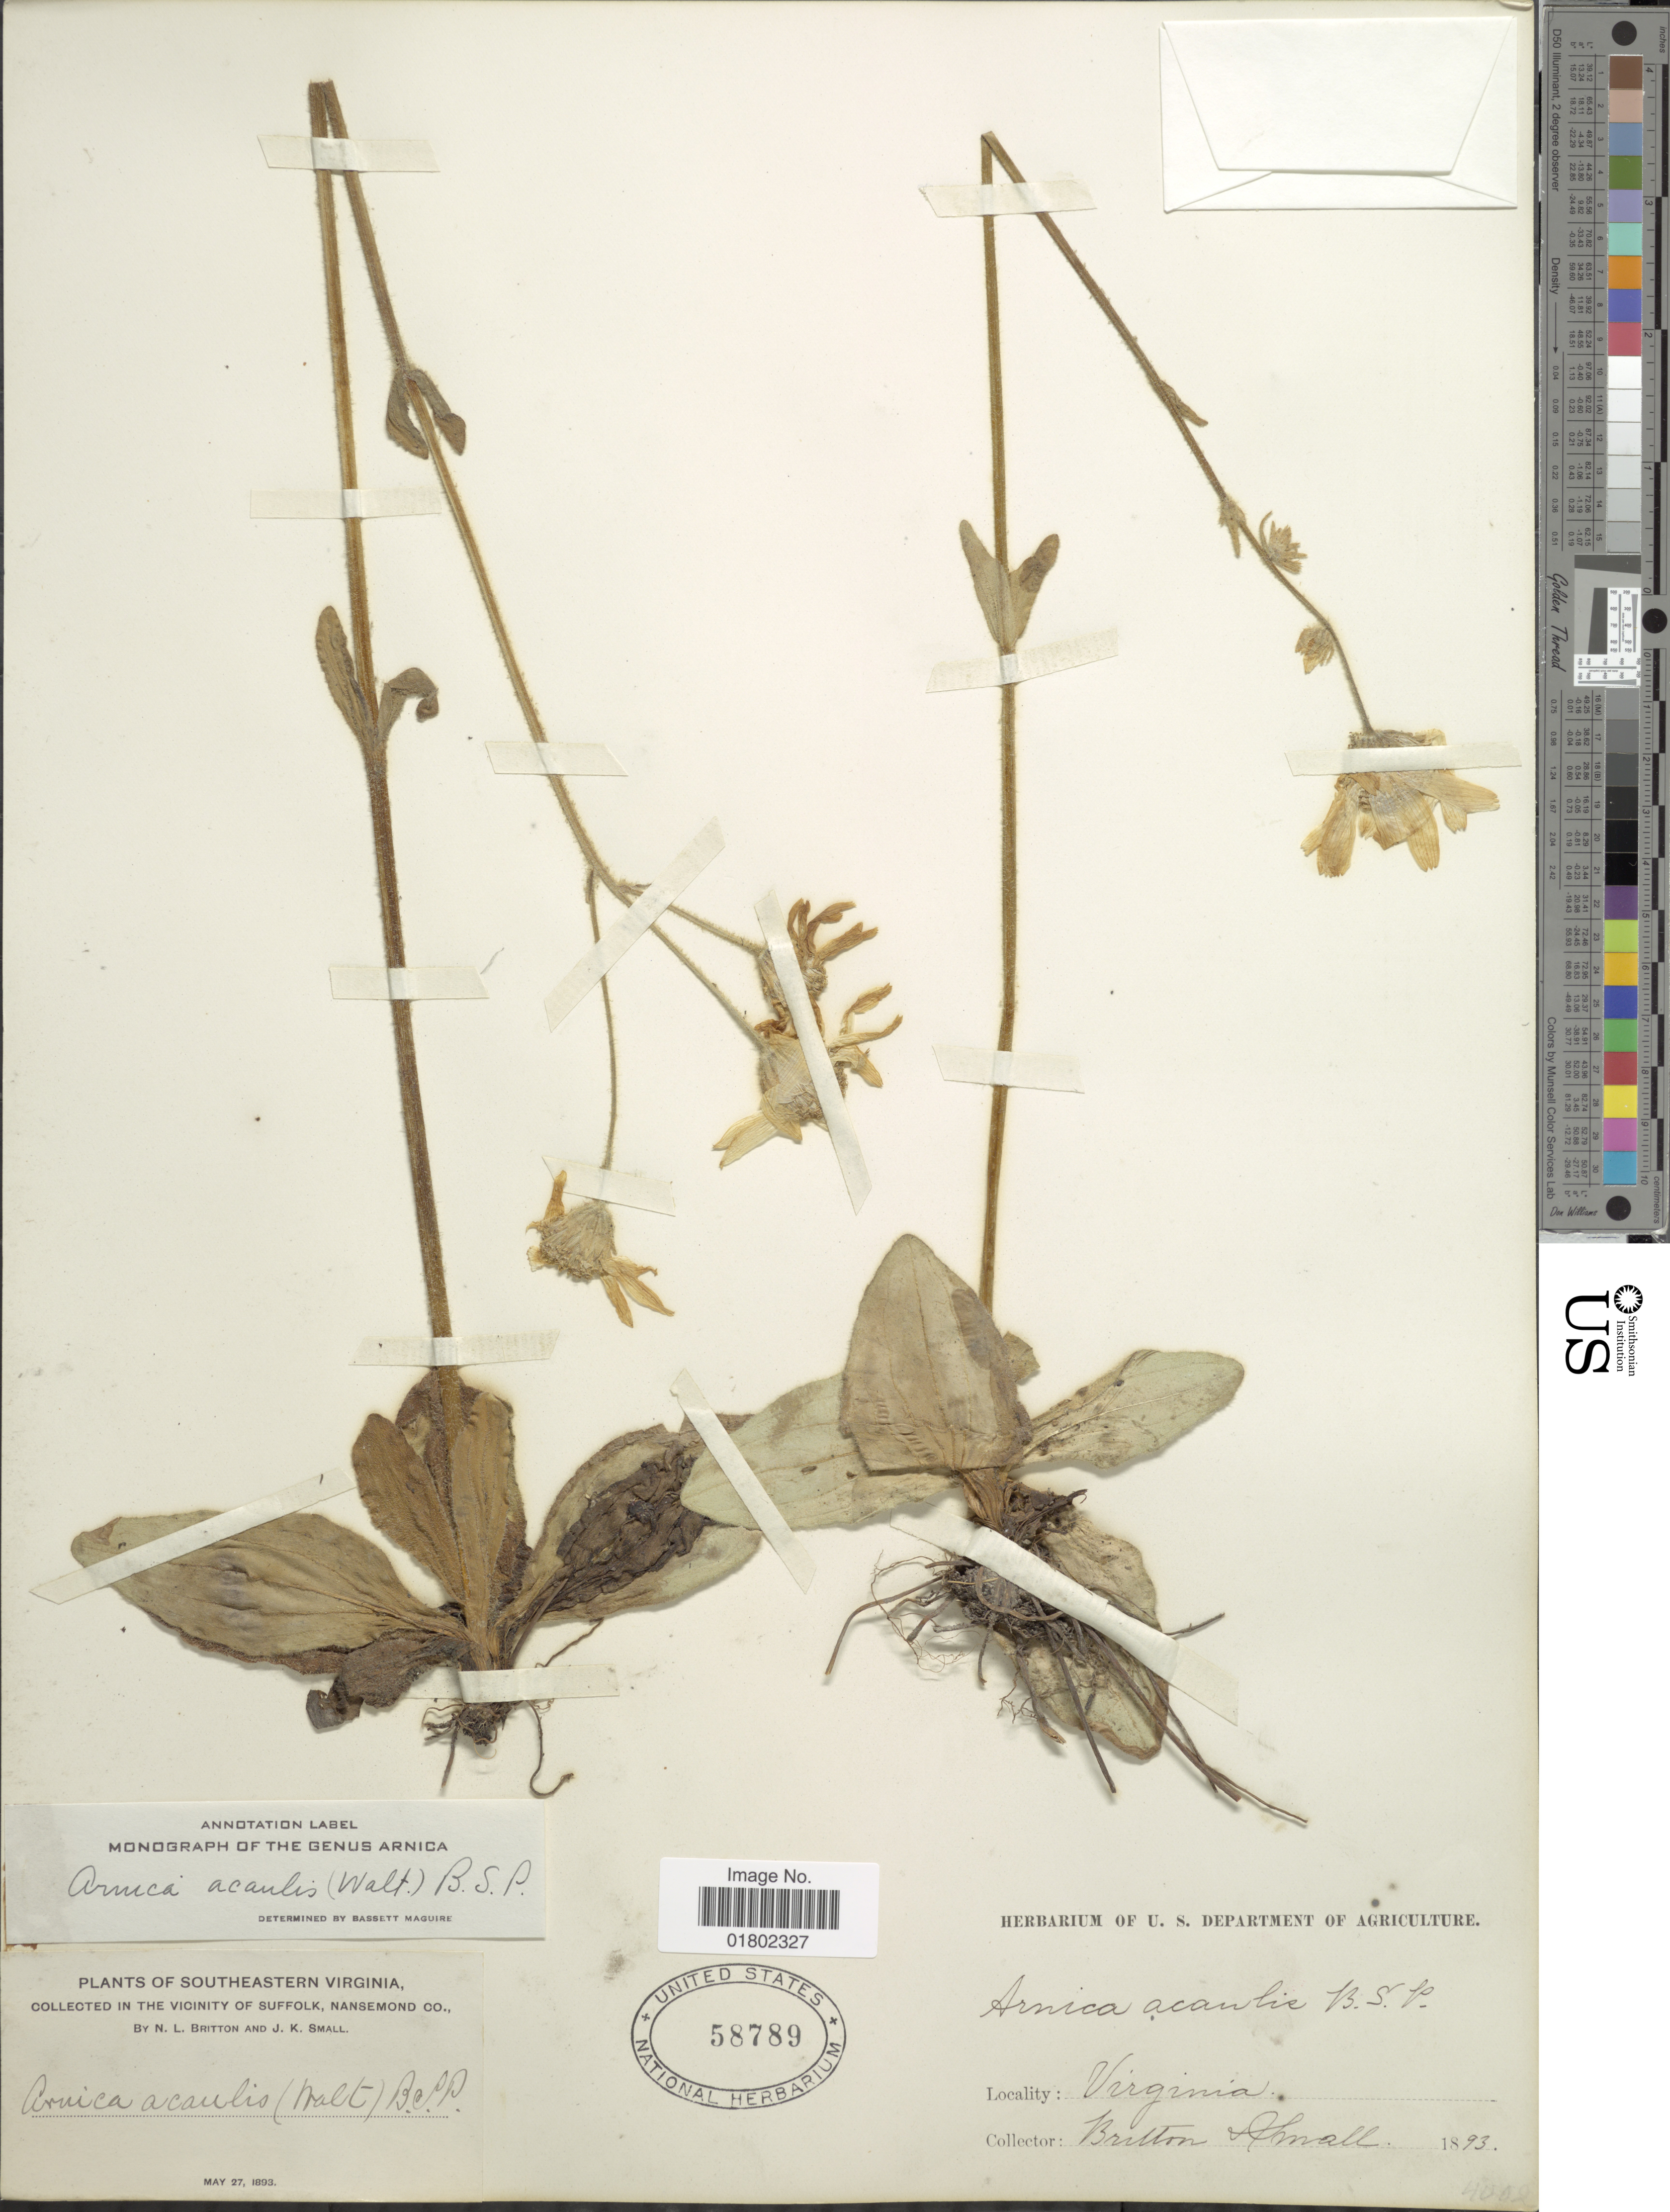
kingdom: Plantae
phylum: Tracheophyta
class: Magnoliopsida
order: Asterales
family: Asteraceae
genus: Arnica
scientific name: Arnica acaulis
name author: (Walter) Britton, Stearns & Poggenb.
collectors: N. Britton & J. K. Small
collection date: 1893-05-27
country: United States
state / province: Virginia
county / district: City of Suffolk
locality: In The Vicinity of Suffolk, Nansemond Co.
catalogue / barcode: US 58789